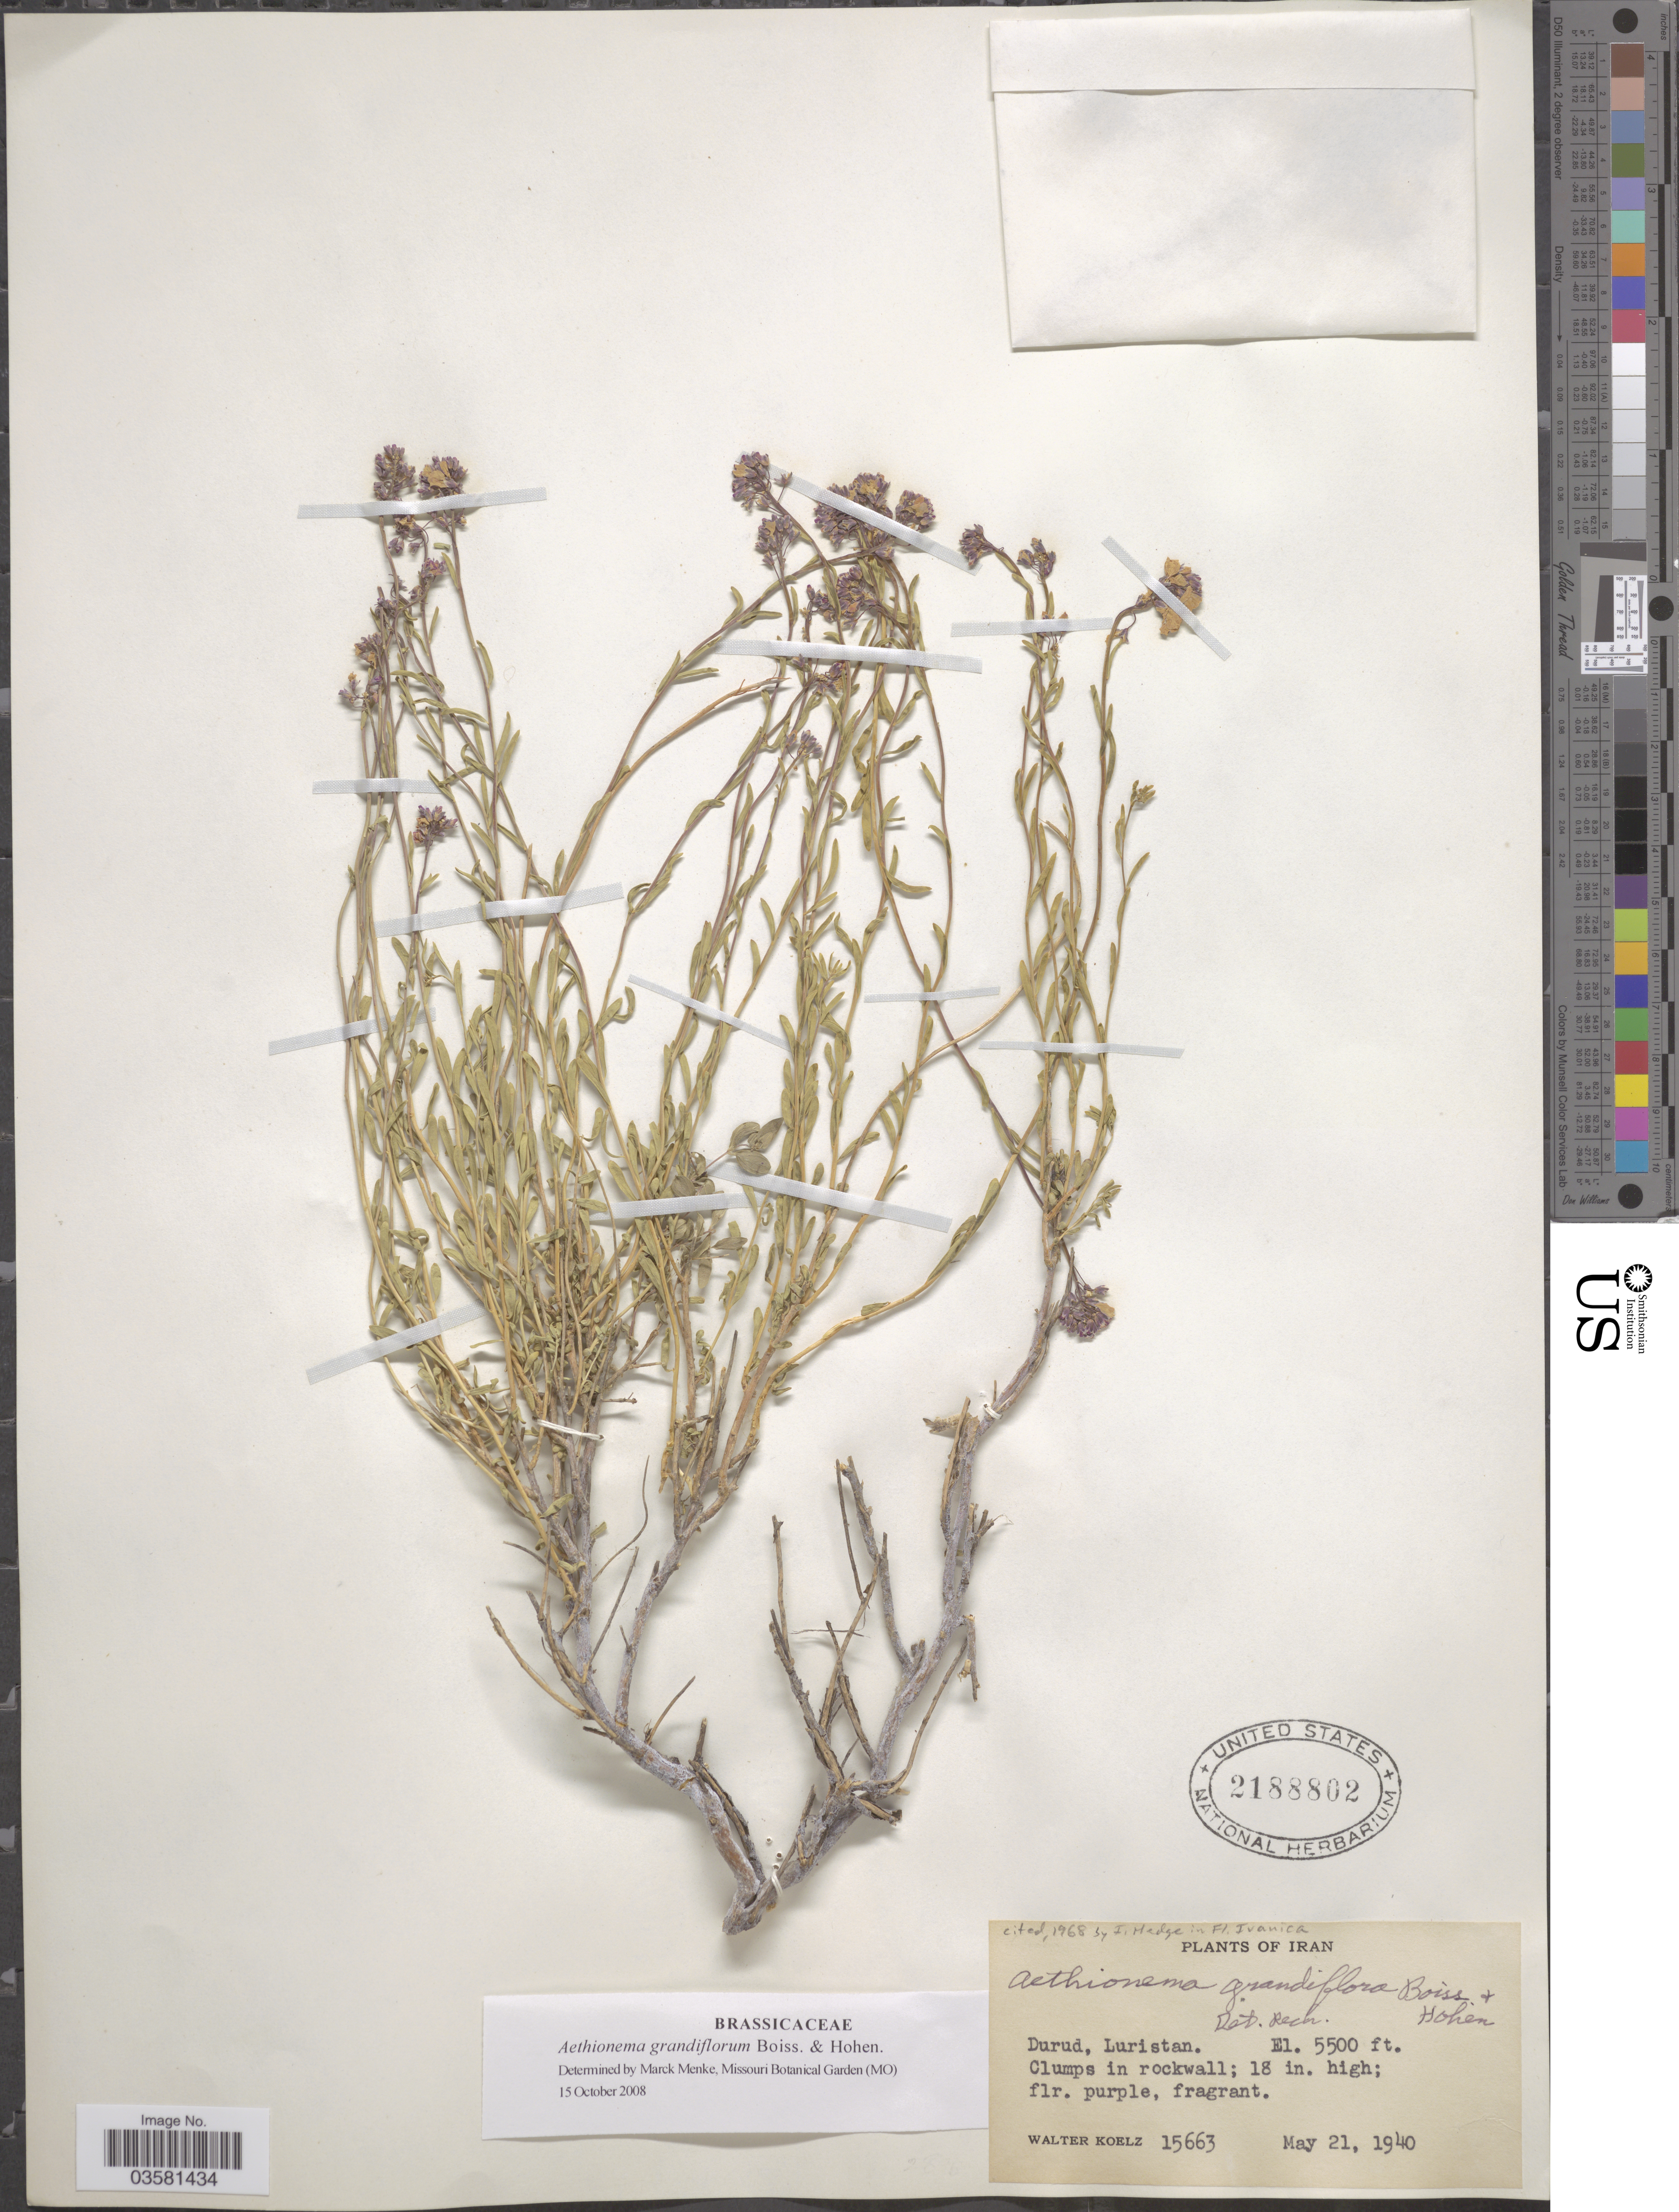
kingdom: Plantae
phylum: Tracheophyta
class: Magnoliopsida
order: Brassicales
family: Brassicaceae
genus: Aethionema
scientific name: Aethionema grandiflorum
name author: Boiss. & Hohen.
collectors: W. N. Koelz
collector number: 15663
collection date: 1940-05-21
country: Iran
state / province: Lorestan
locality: Durud, Luristan.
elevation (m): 1676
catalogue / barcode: US 2188802